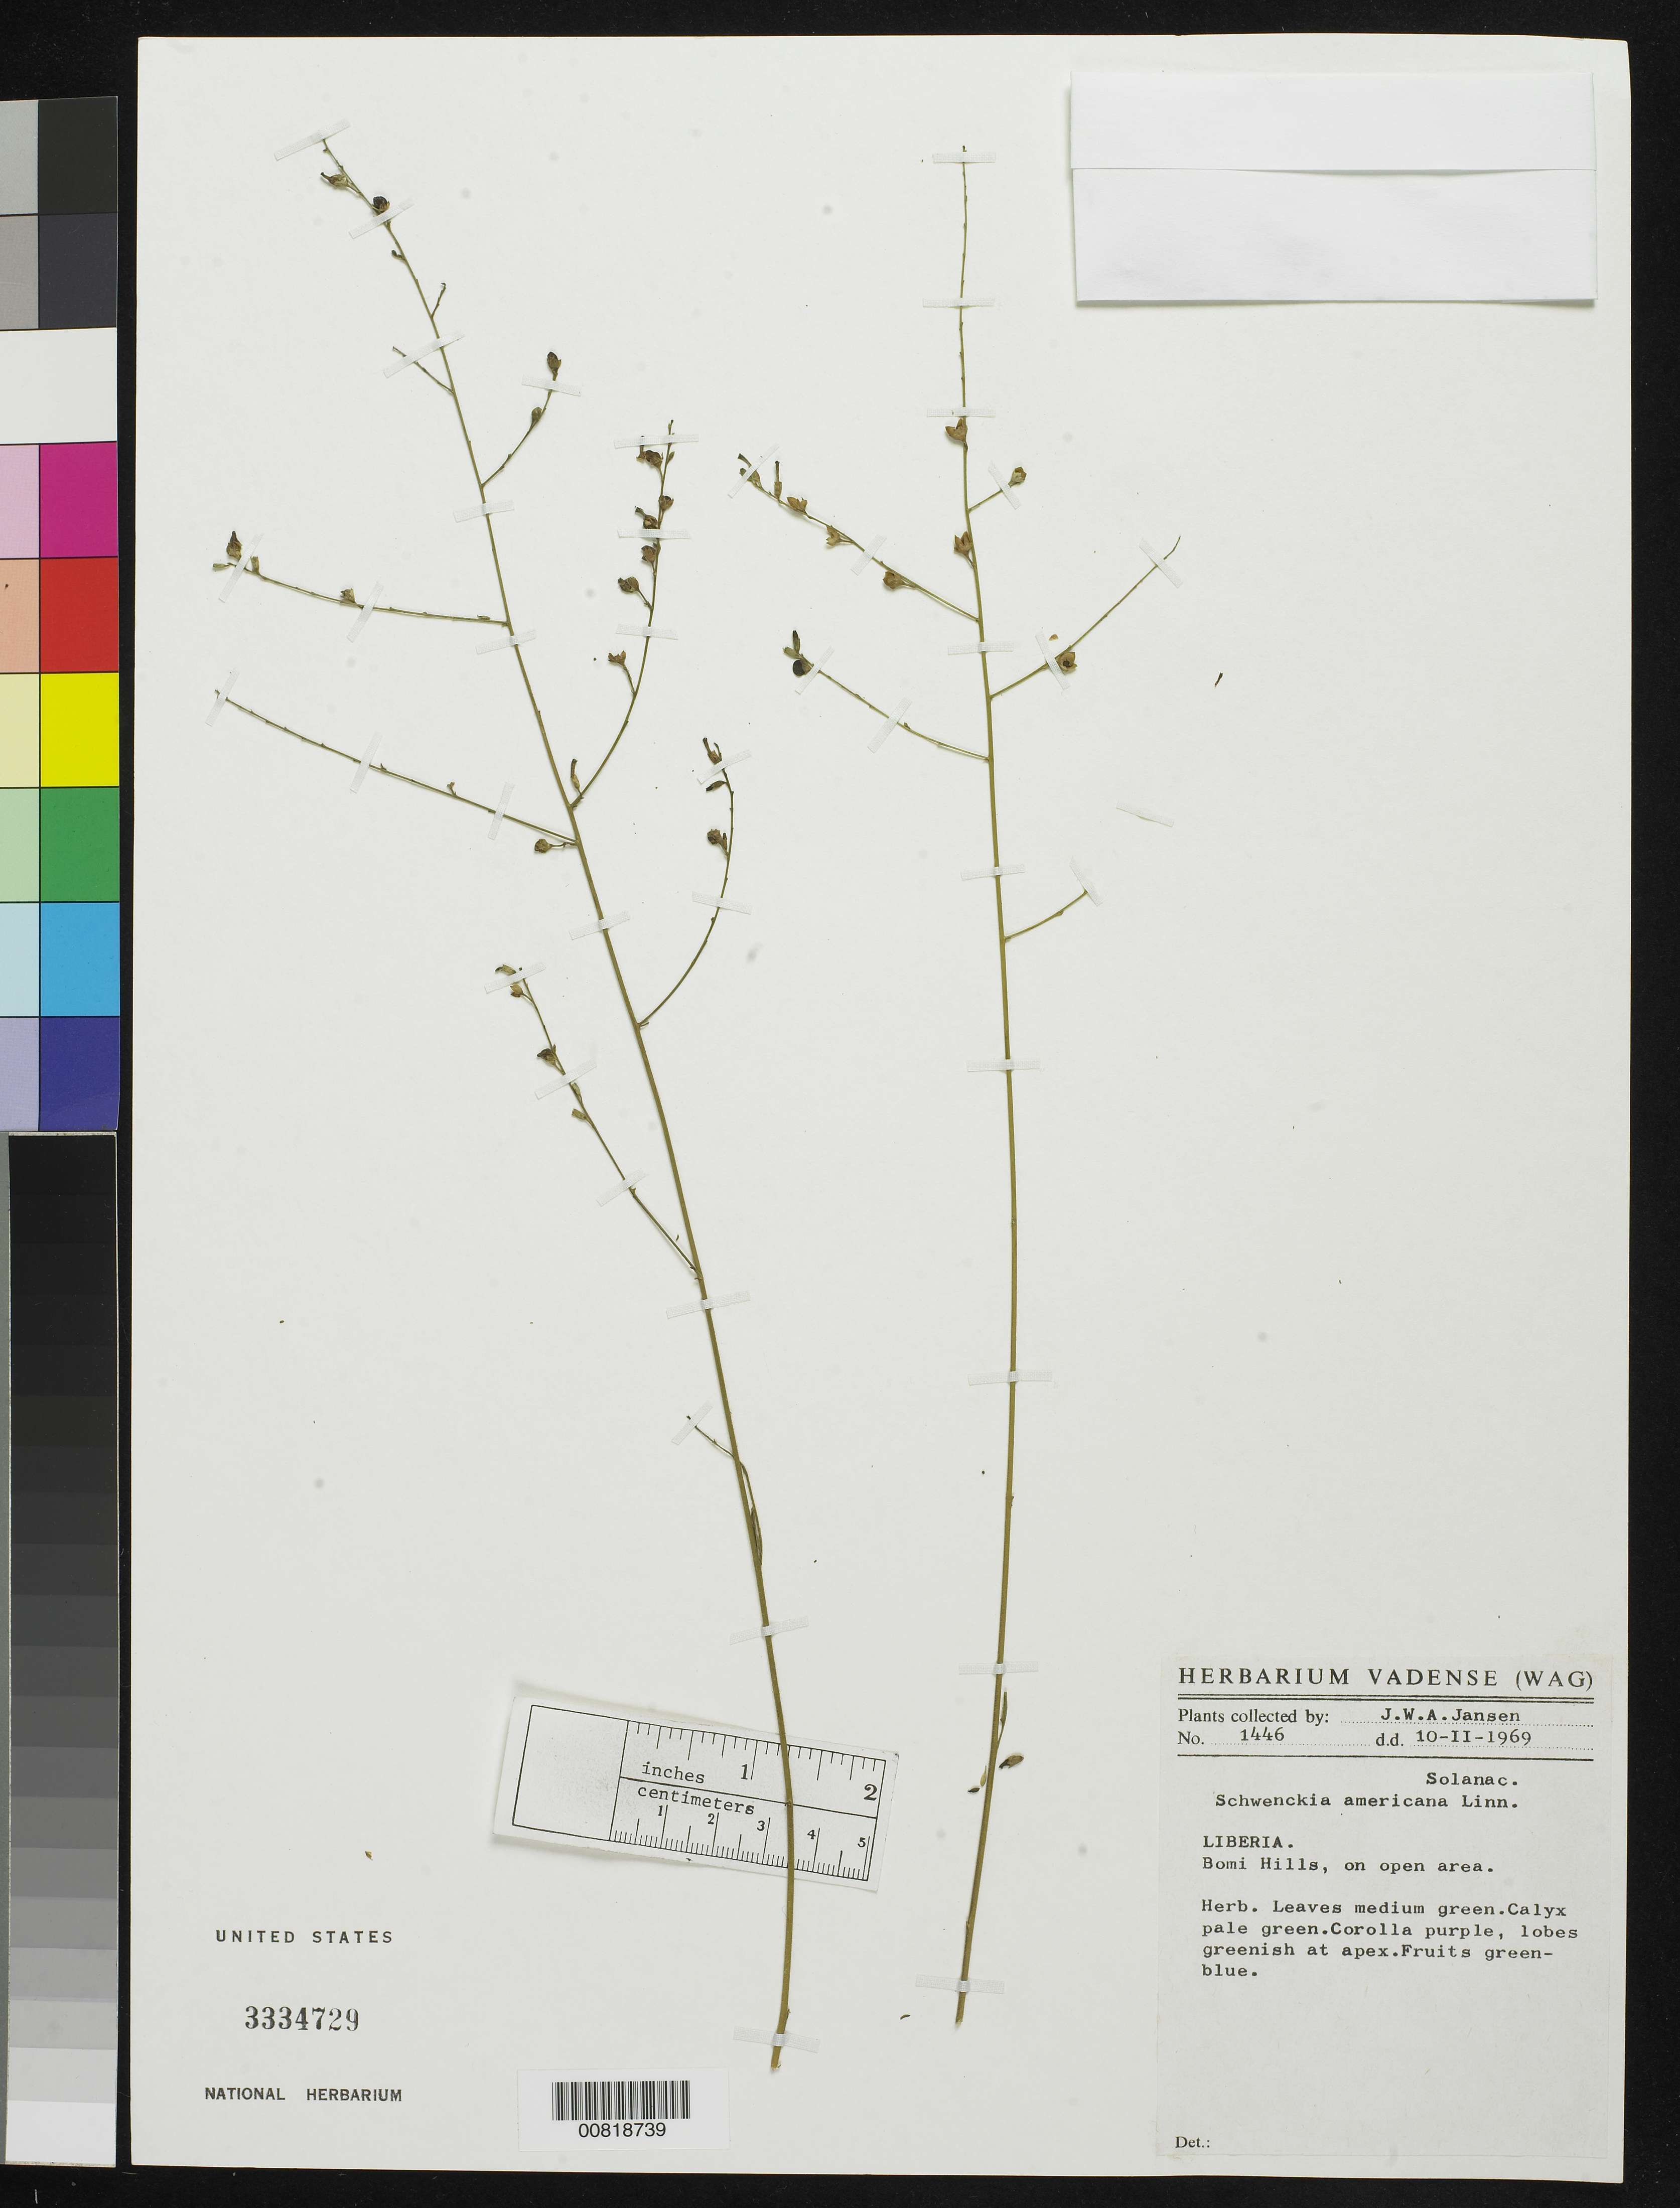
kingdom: Plantae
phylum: Tracheophyta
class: Magnoliopsida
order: Solanales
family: Solanaceae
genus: Schwenckia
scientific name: Schwenckia americana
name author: Kunth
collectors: J. Jansen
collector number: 1446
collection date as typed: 10 Nov 1969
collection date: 1969-11-10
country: Liberia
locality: Bomi Hills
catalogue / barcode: US 3334729